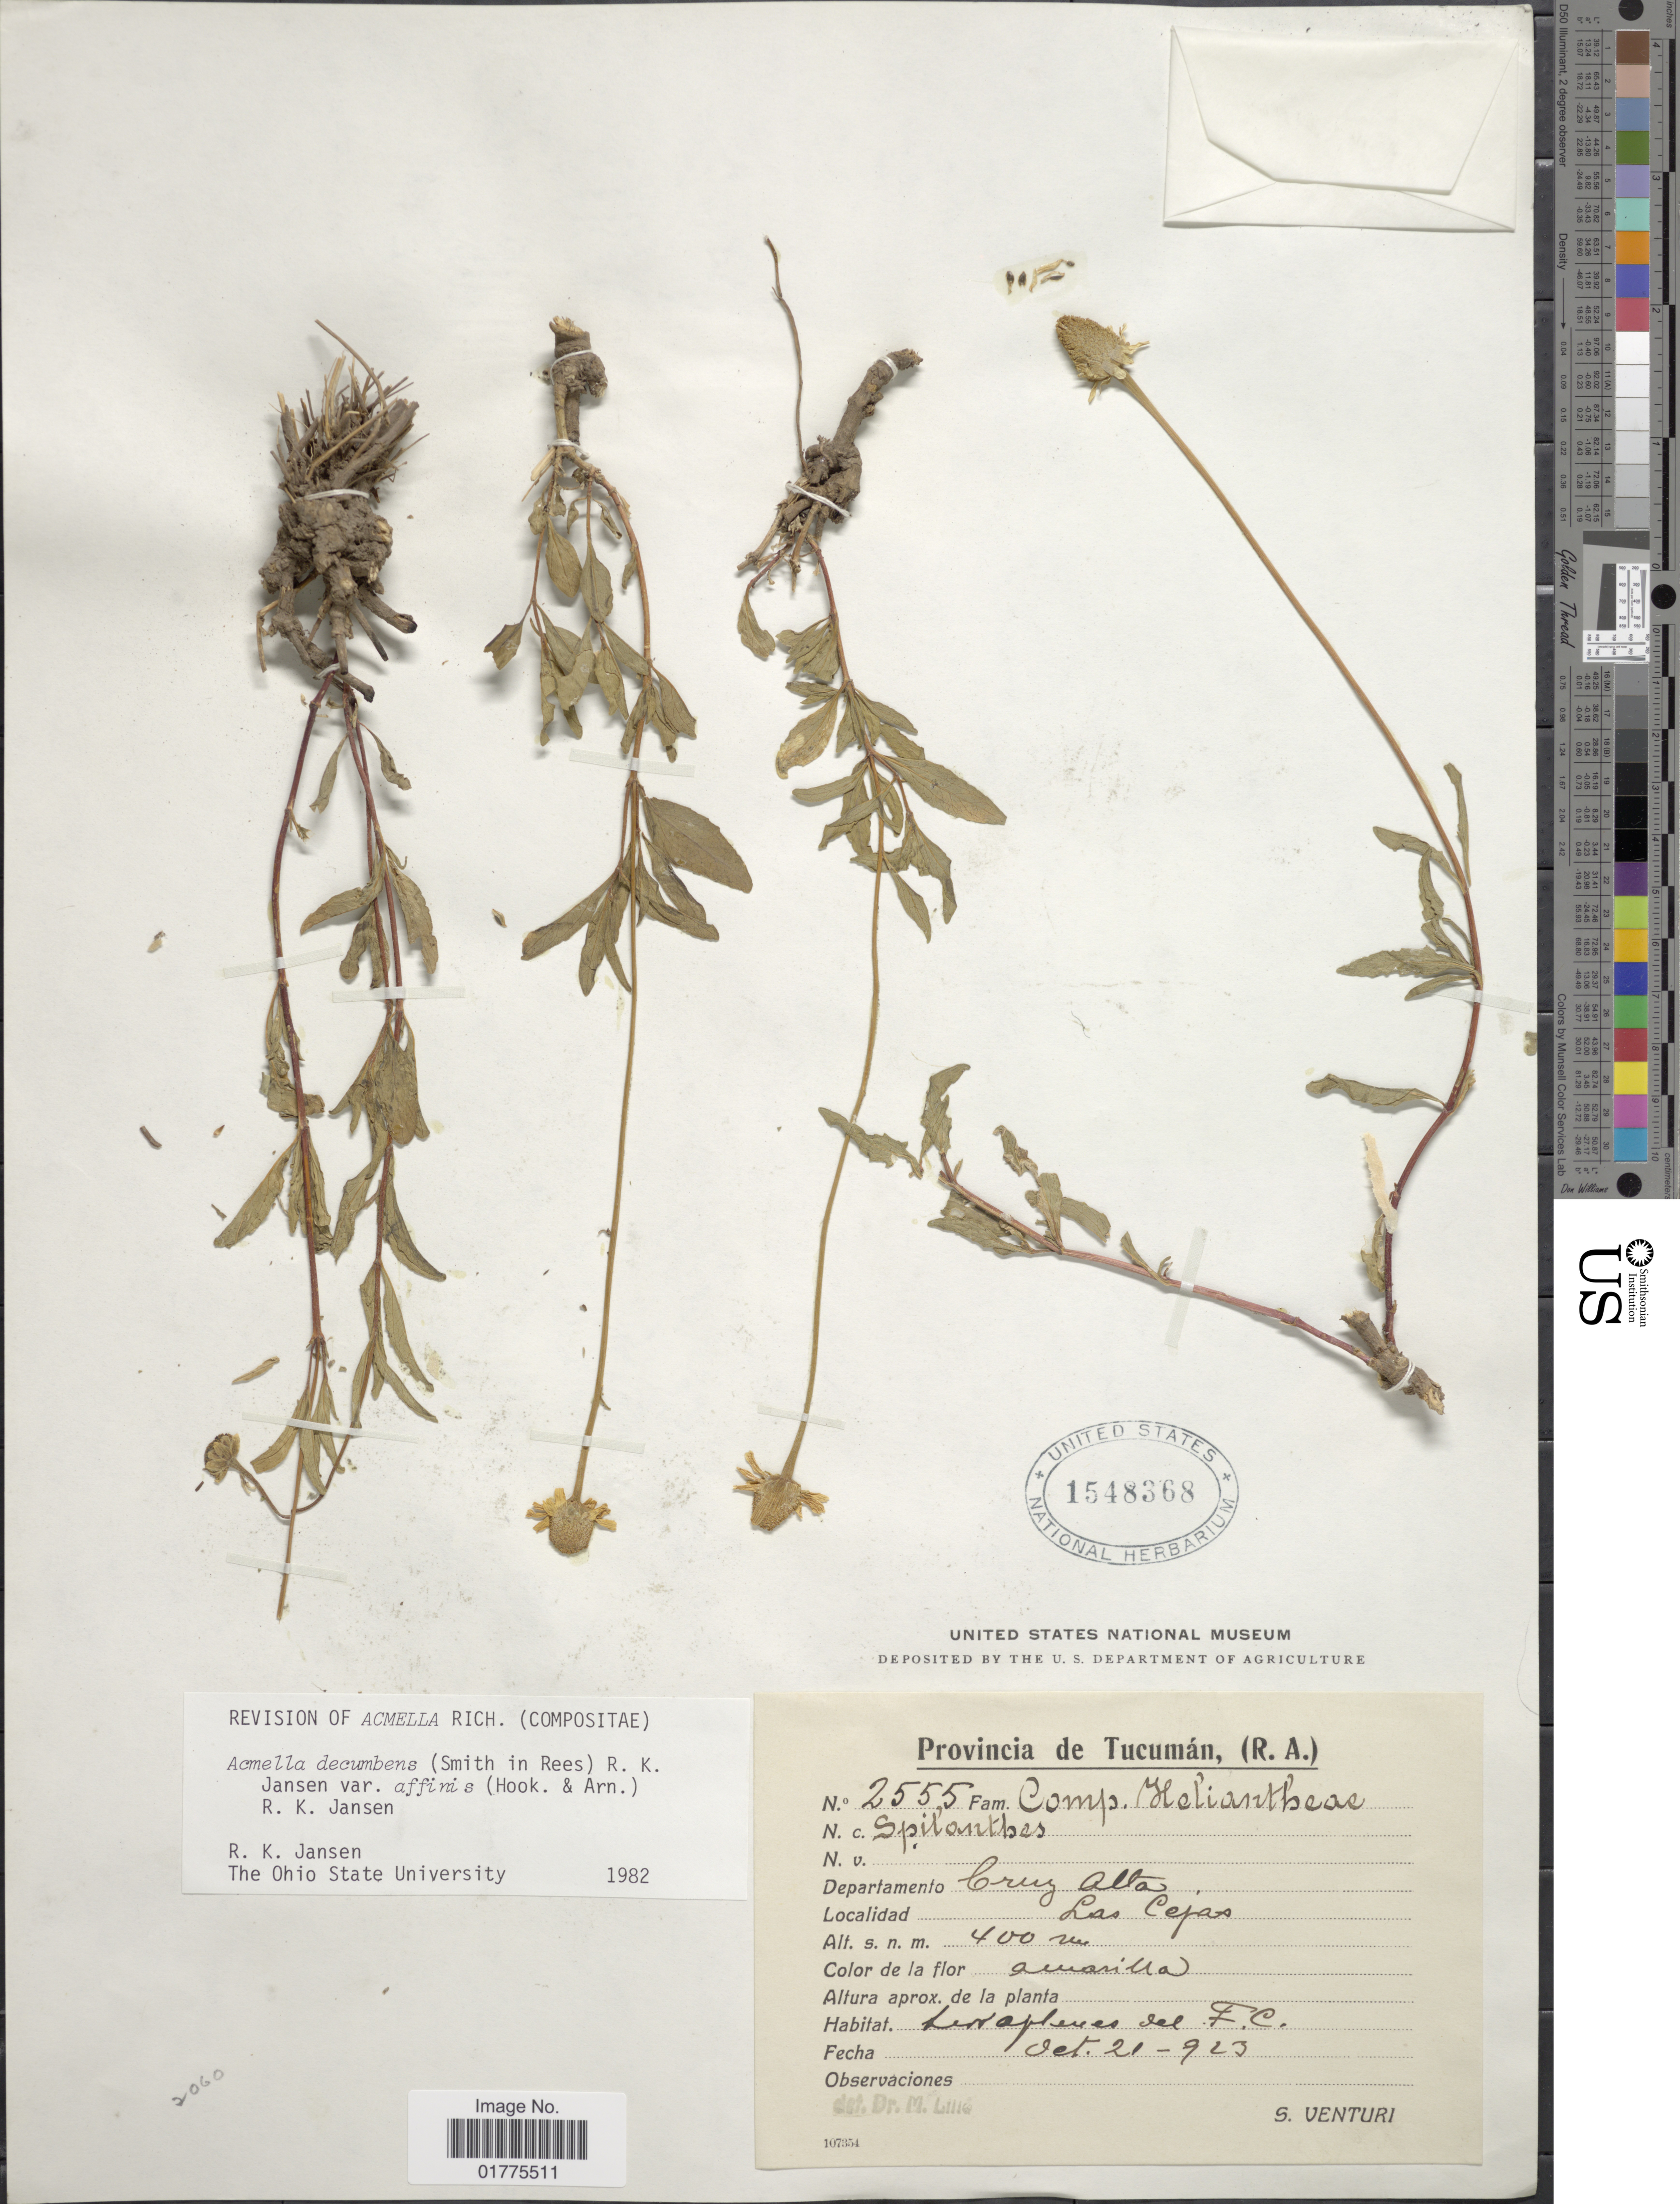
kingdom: Plantae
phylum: Tracheophyta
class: Magnoliopsida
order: Asterales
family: Asteraceae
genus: Acmella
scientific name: Acmella decumbens var. affinis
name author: Hook. & Arn.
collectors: S. Venturi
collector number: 2555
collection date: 1923-01-21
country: Argentina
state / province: Tucuman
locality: Departamento Cruz Alta, Las Cejas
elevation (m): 400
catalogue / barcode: US 1548368